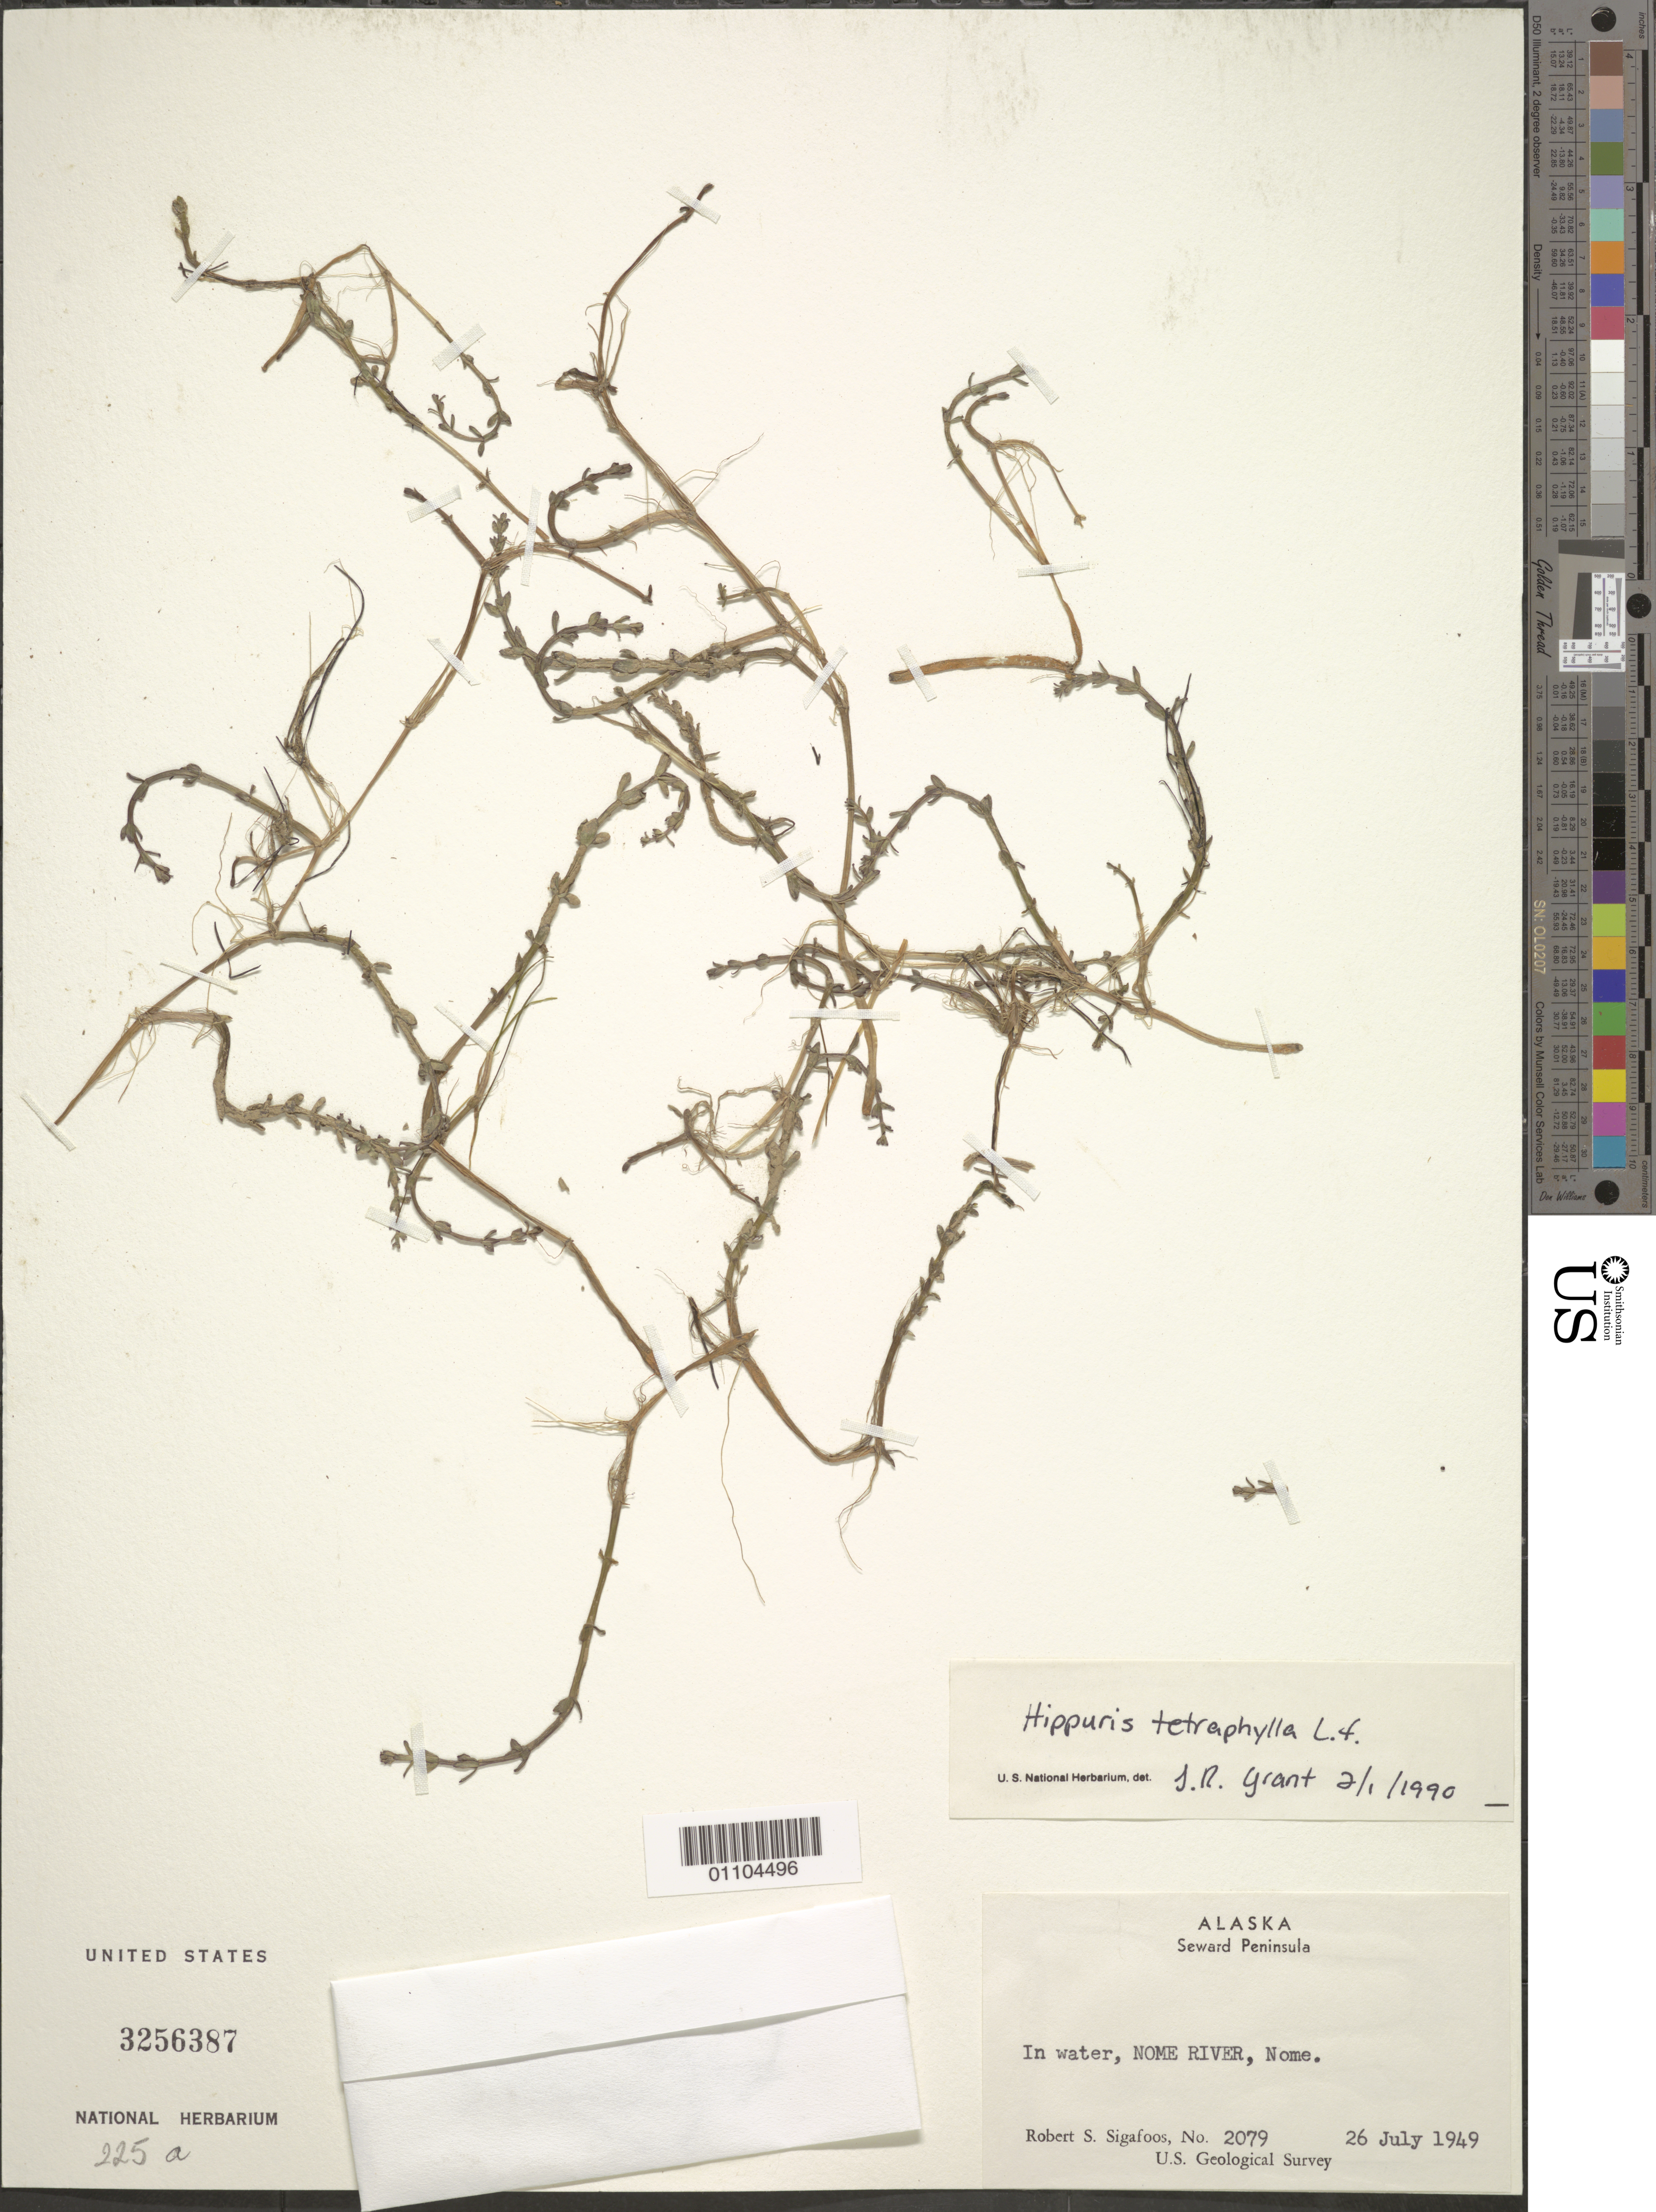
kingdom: Plantae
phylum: Tracheophyta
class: Magnoliopsida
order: Lamiales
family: Plantaginaceae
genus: Hippuris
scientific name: Hippuris tetraphylla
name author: L. f.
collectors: R. Sigafoos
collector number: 2079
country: United States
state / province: Alaska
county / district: Seward Peninsula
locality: Nome River, Nome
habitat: In water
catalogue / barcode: US 3256387